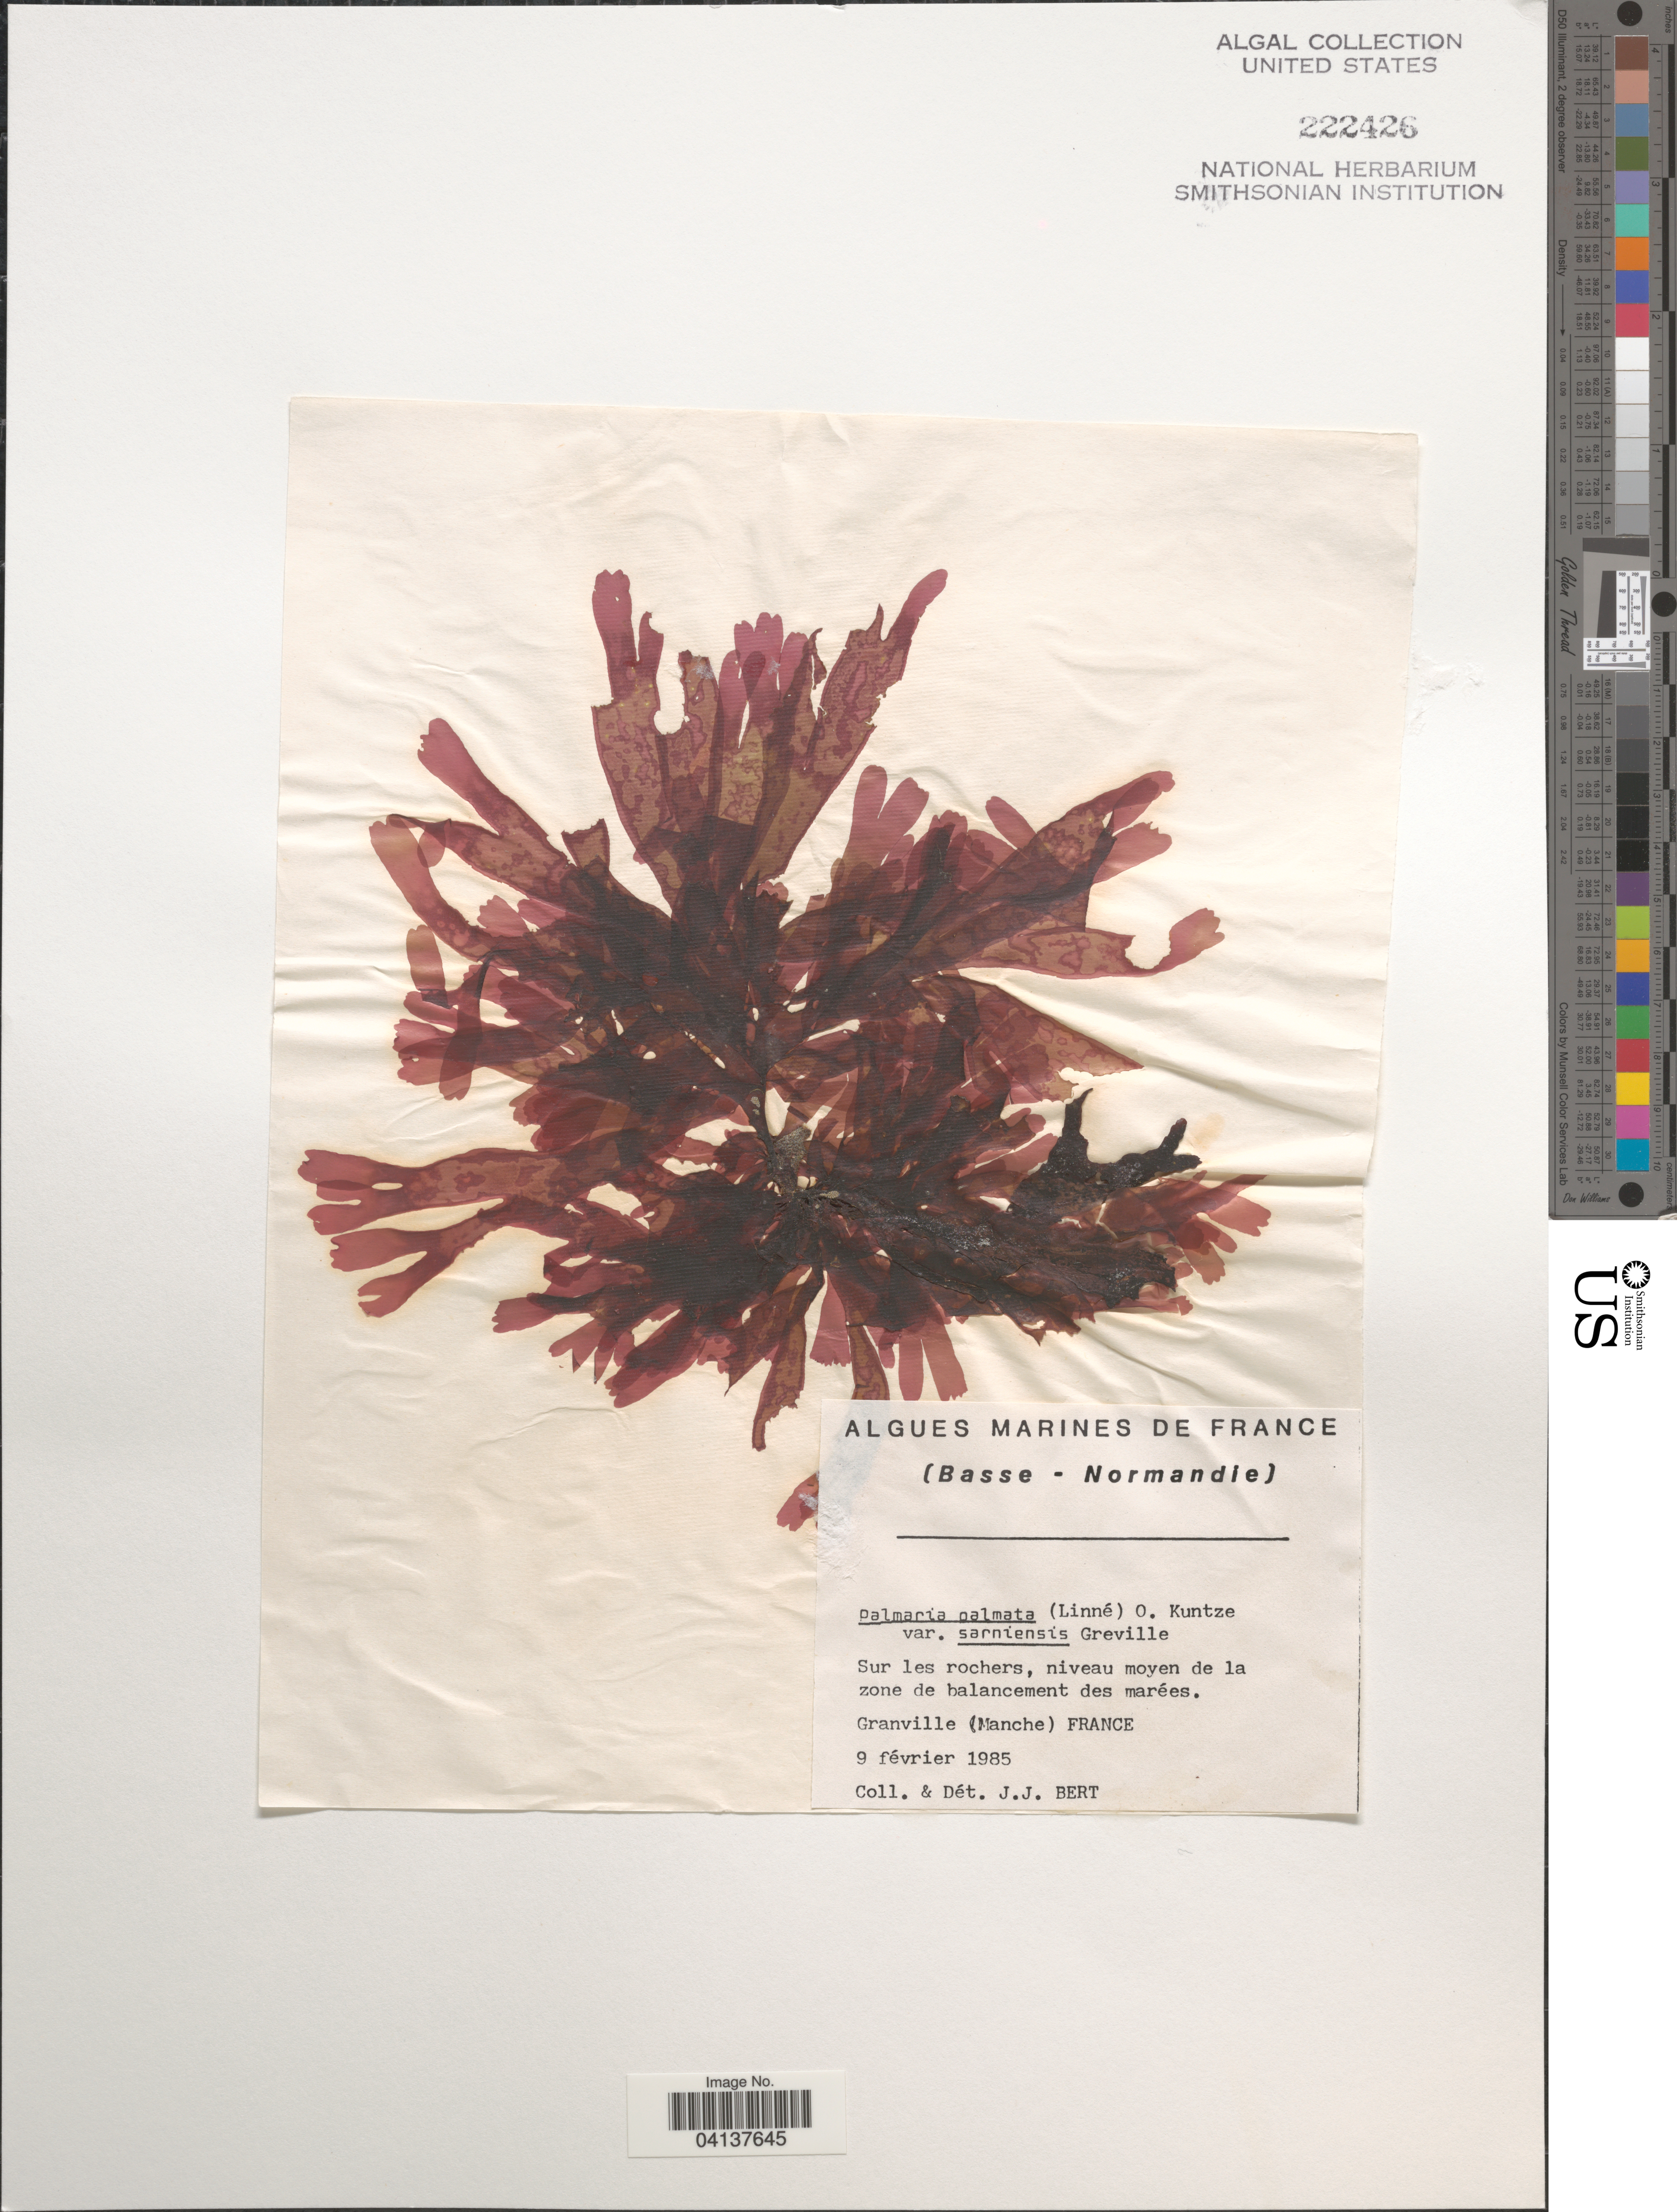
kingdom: Plantae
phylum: Rhodophyta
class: Florideophyceae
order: Palmariales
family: Palmariaceae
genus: Palmaria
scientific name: Palmaria palmata var. sarniensis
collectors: J. Bert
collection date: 1985-02-09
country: France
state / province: Normandie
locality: Granville (Manche).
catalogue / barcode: US 222426